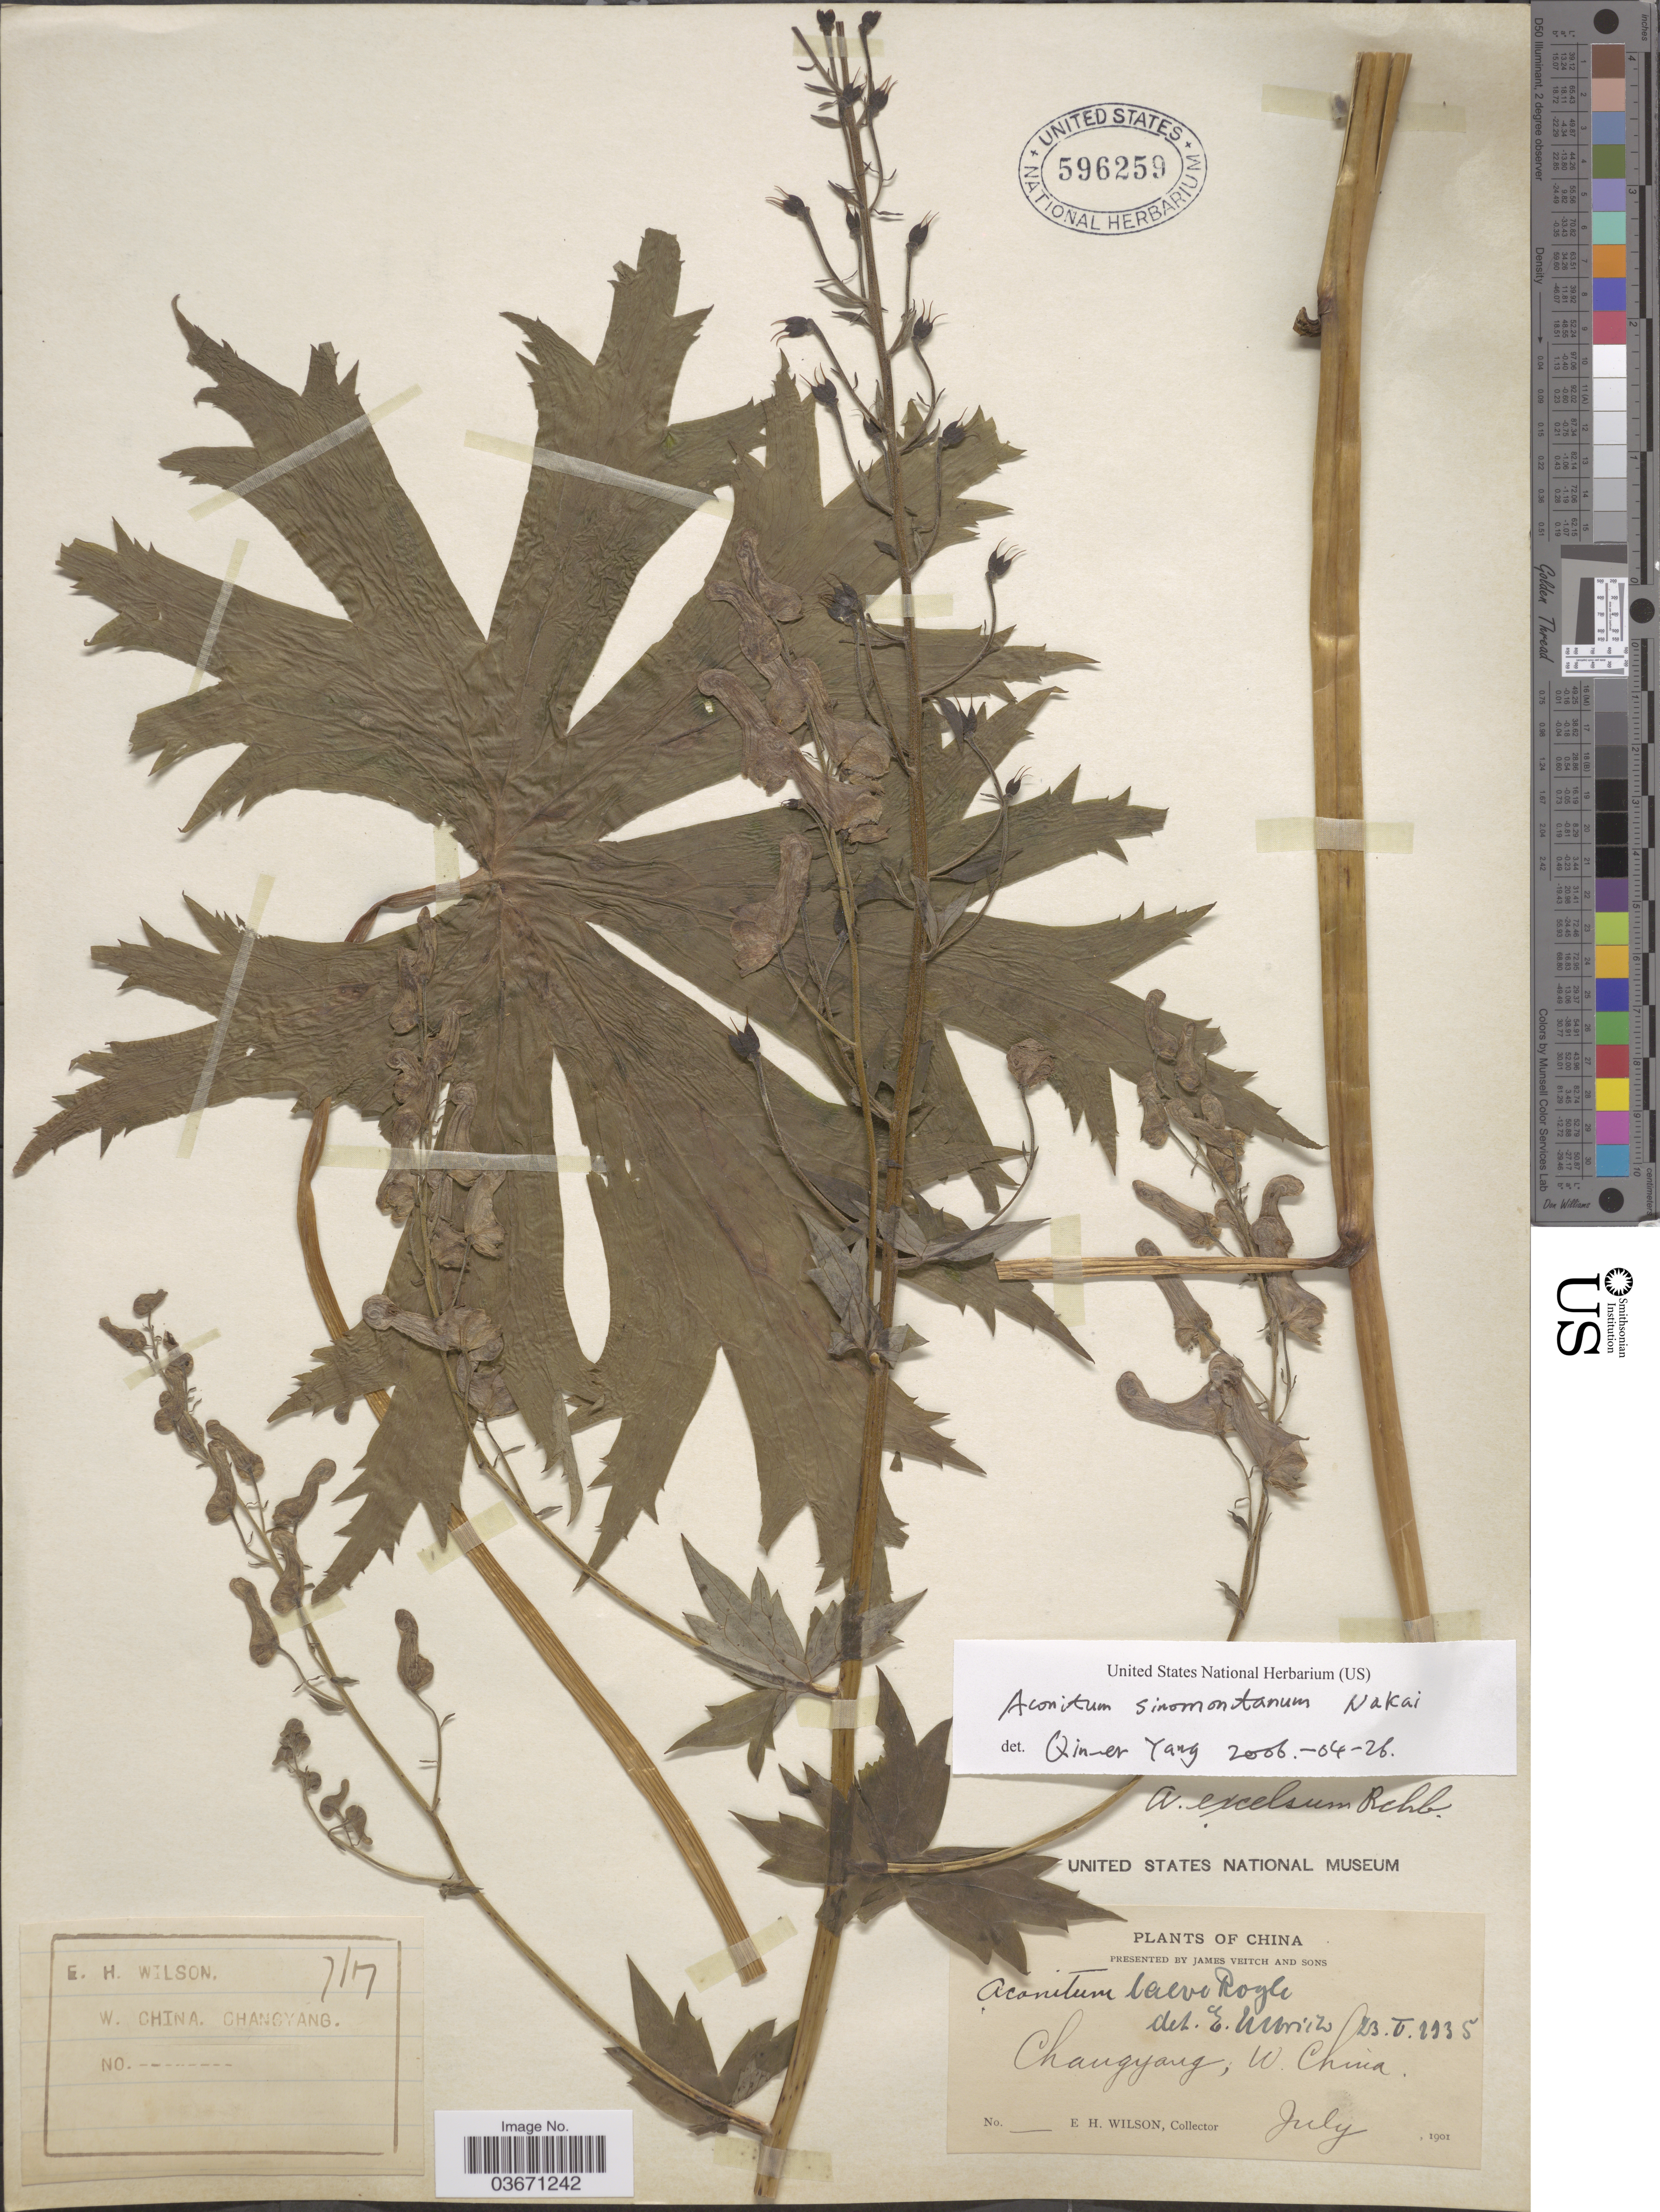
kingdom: Plantae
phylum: Tracheophyta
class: Magnoliopsida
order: Ranunculales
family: Ranunculaceae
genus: Aconitum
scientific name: Aconitum sinomontanum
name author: Nakai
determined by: Yang, Q. E.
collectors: E. Wilson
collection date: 1901-07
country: China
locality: Changyang, W. China.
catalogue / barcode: US 596259